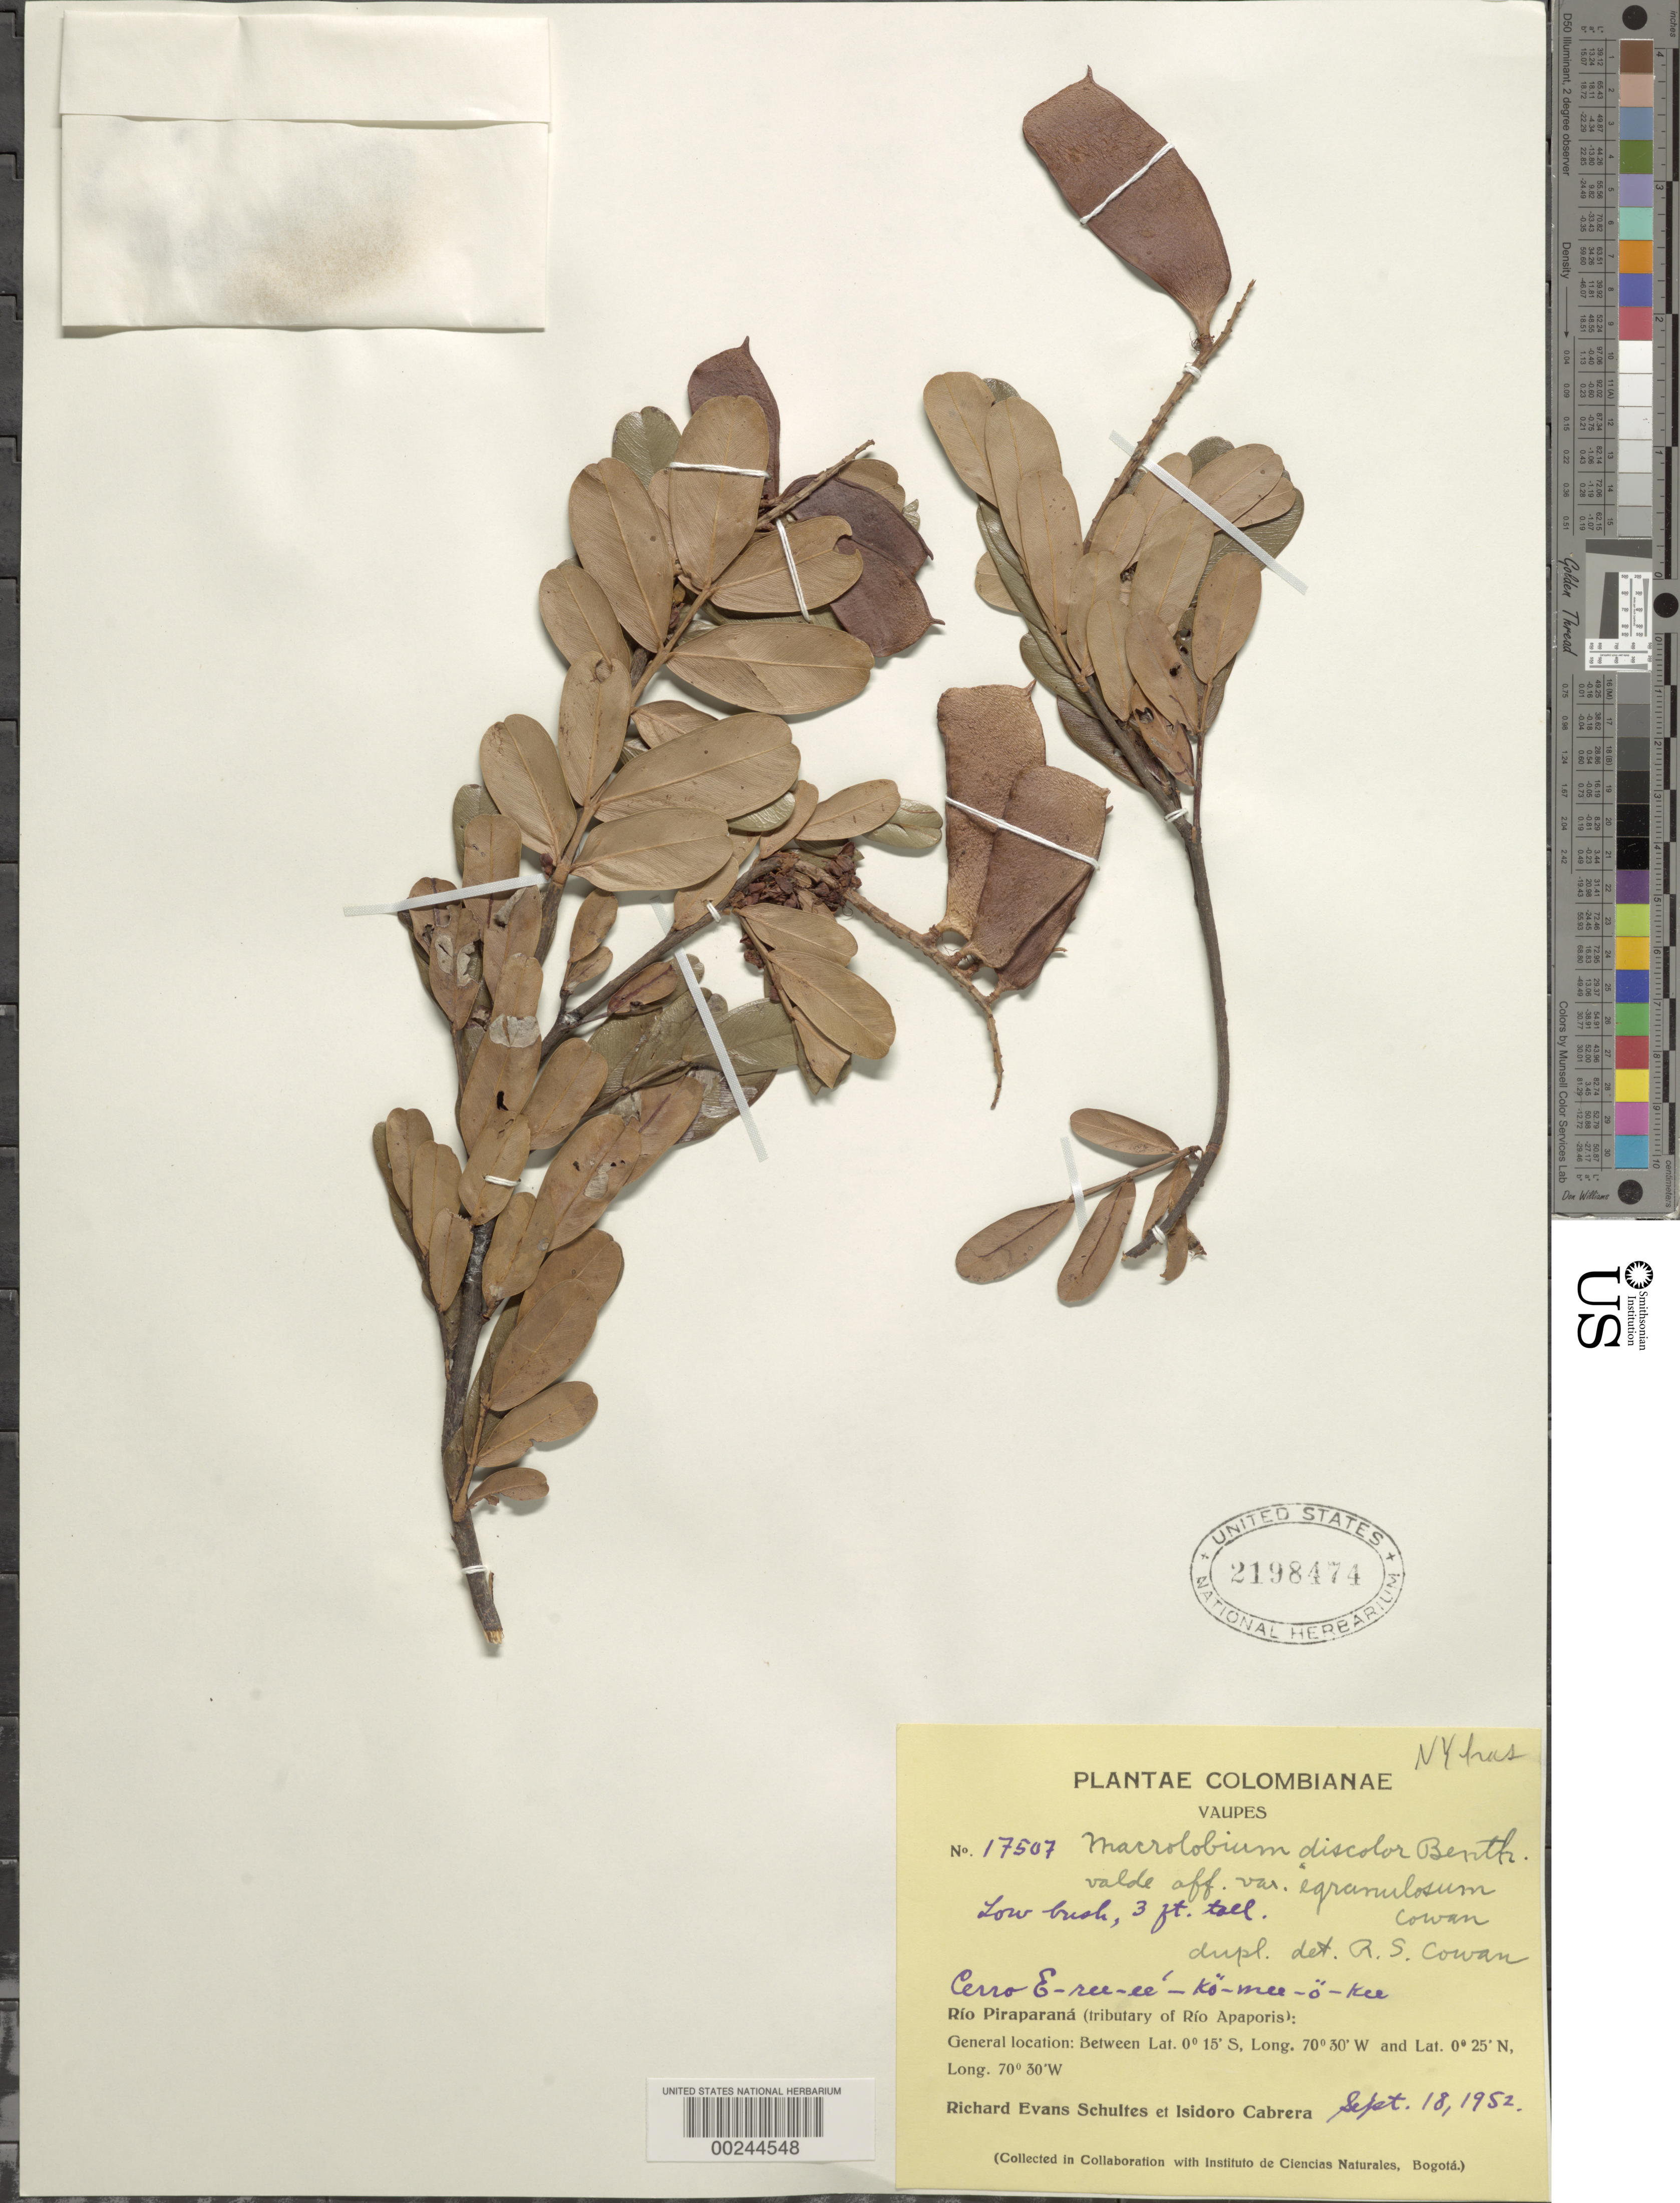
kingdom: Plantae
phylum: Tracheophyta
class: Magnoliopsida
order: Fabales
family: Fabaceae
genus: Macrolobium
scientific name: Macrolobium microcalyx var. allenii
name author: R.S. Cowan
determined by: Trujillo, A. M.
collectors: R. E. Schultes & I. Cabrera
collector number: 17507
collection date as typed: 18 Sep 1952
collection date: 1952-09-18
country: Colombia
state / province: Vaupés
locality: Cerro e-ree-ee-ko-mee-o-kee; Rio Piraparana (tributary of Rio Apaporis)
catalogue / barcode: US 2198474